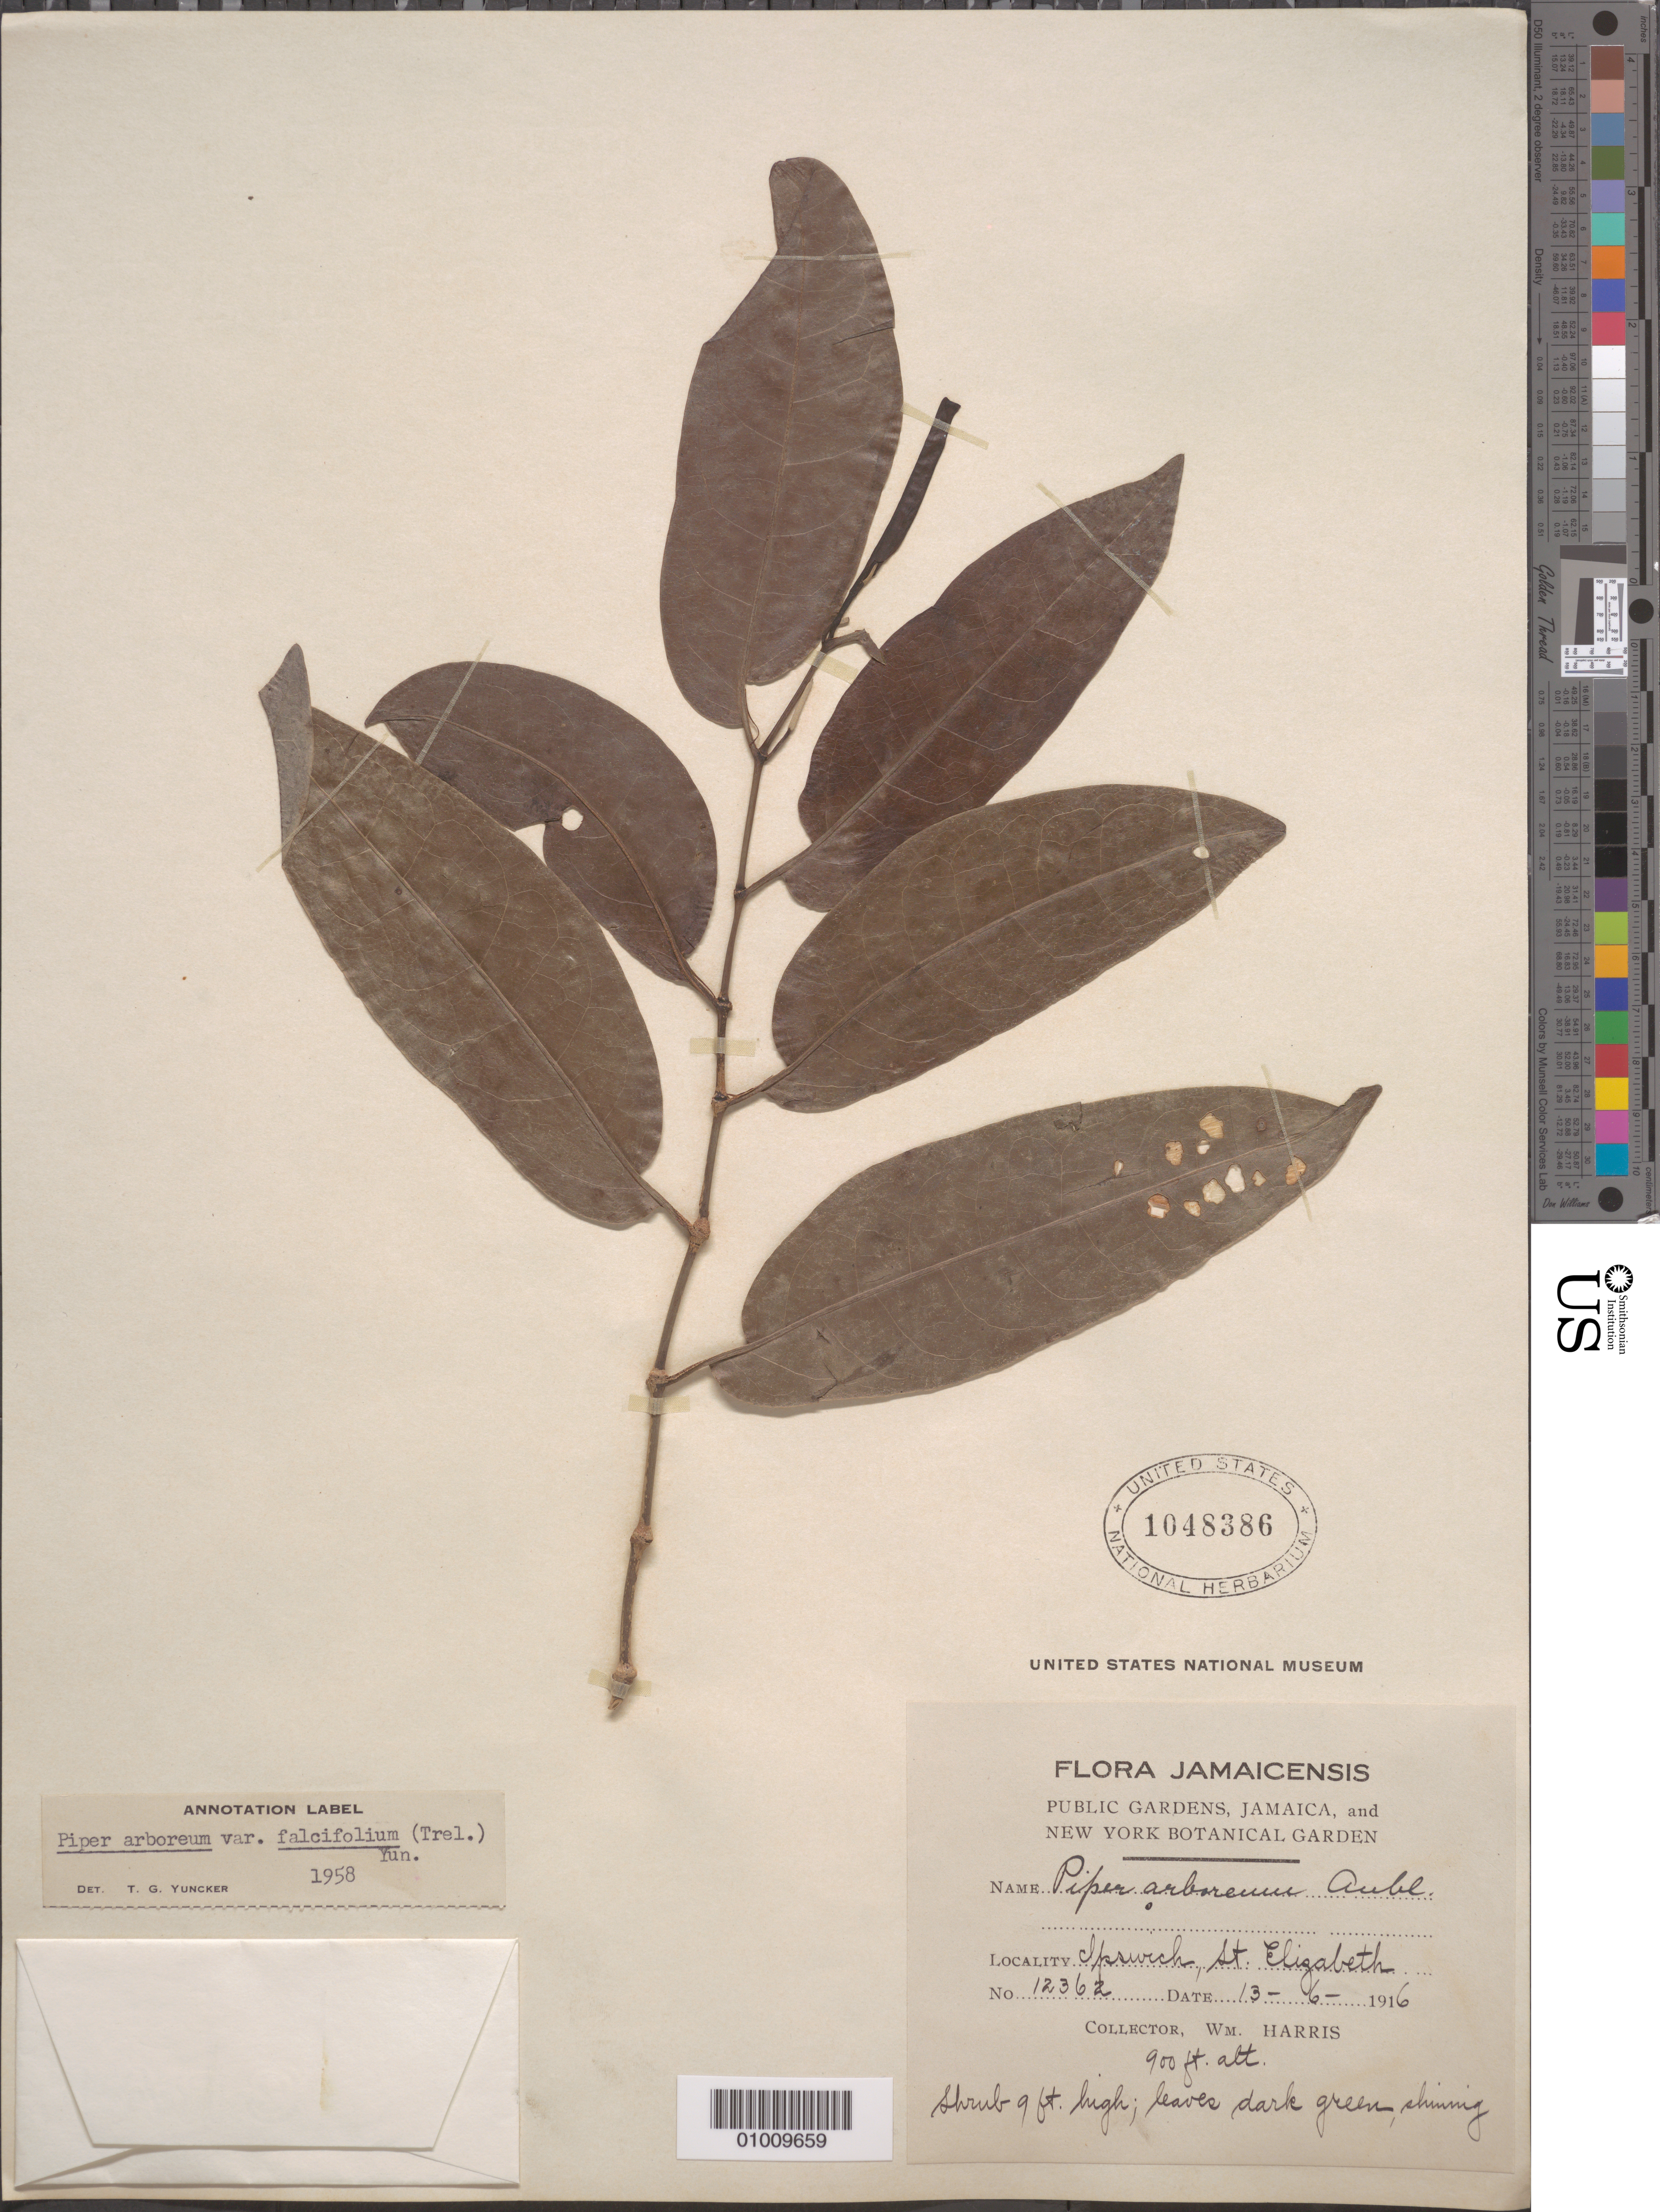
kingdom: Plantae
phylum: Tracheophyta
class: Magnoliopsida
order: Piperales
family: Piperaceae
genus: Piper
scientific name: Piper arboreum var. arboreum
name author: Aubl.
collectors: W. Harris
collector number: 12362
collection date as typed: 13 Jun 1916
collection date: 1916-06-13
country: Jamaica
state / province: Saint Elizabeth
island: Jamaica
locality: Ipswich, St. Elizabeth.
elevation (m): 274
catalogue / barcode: US 1048386